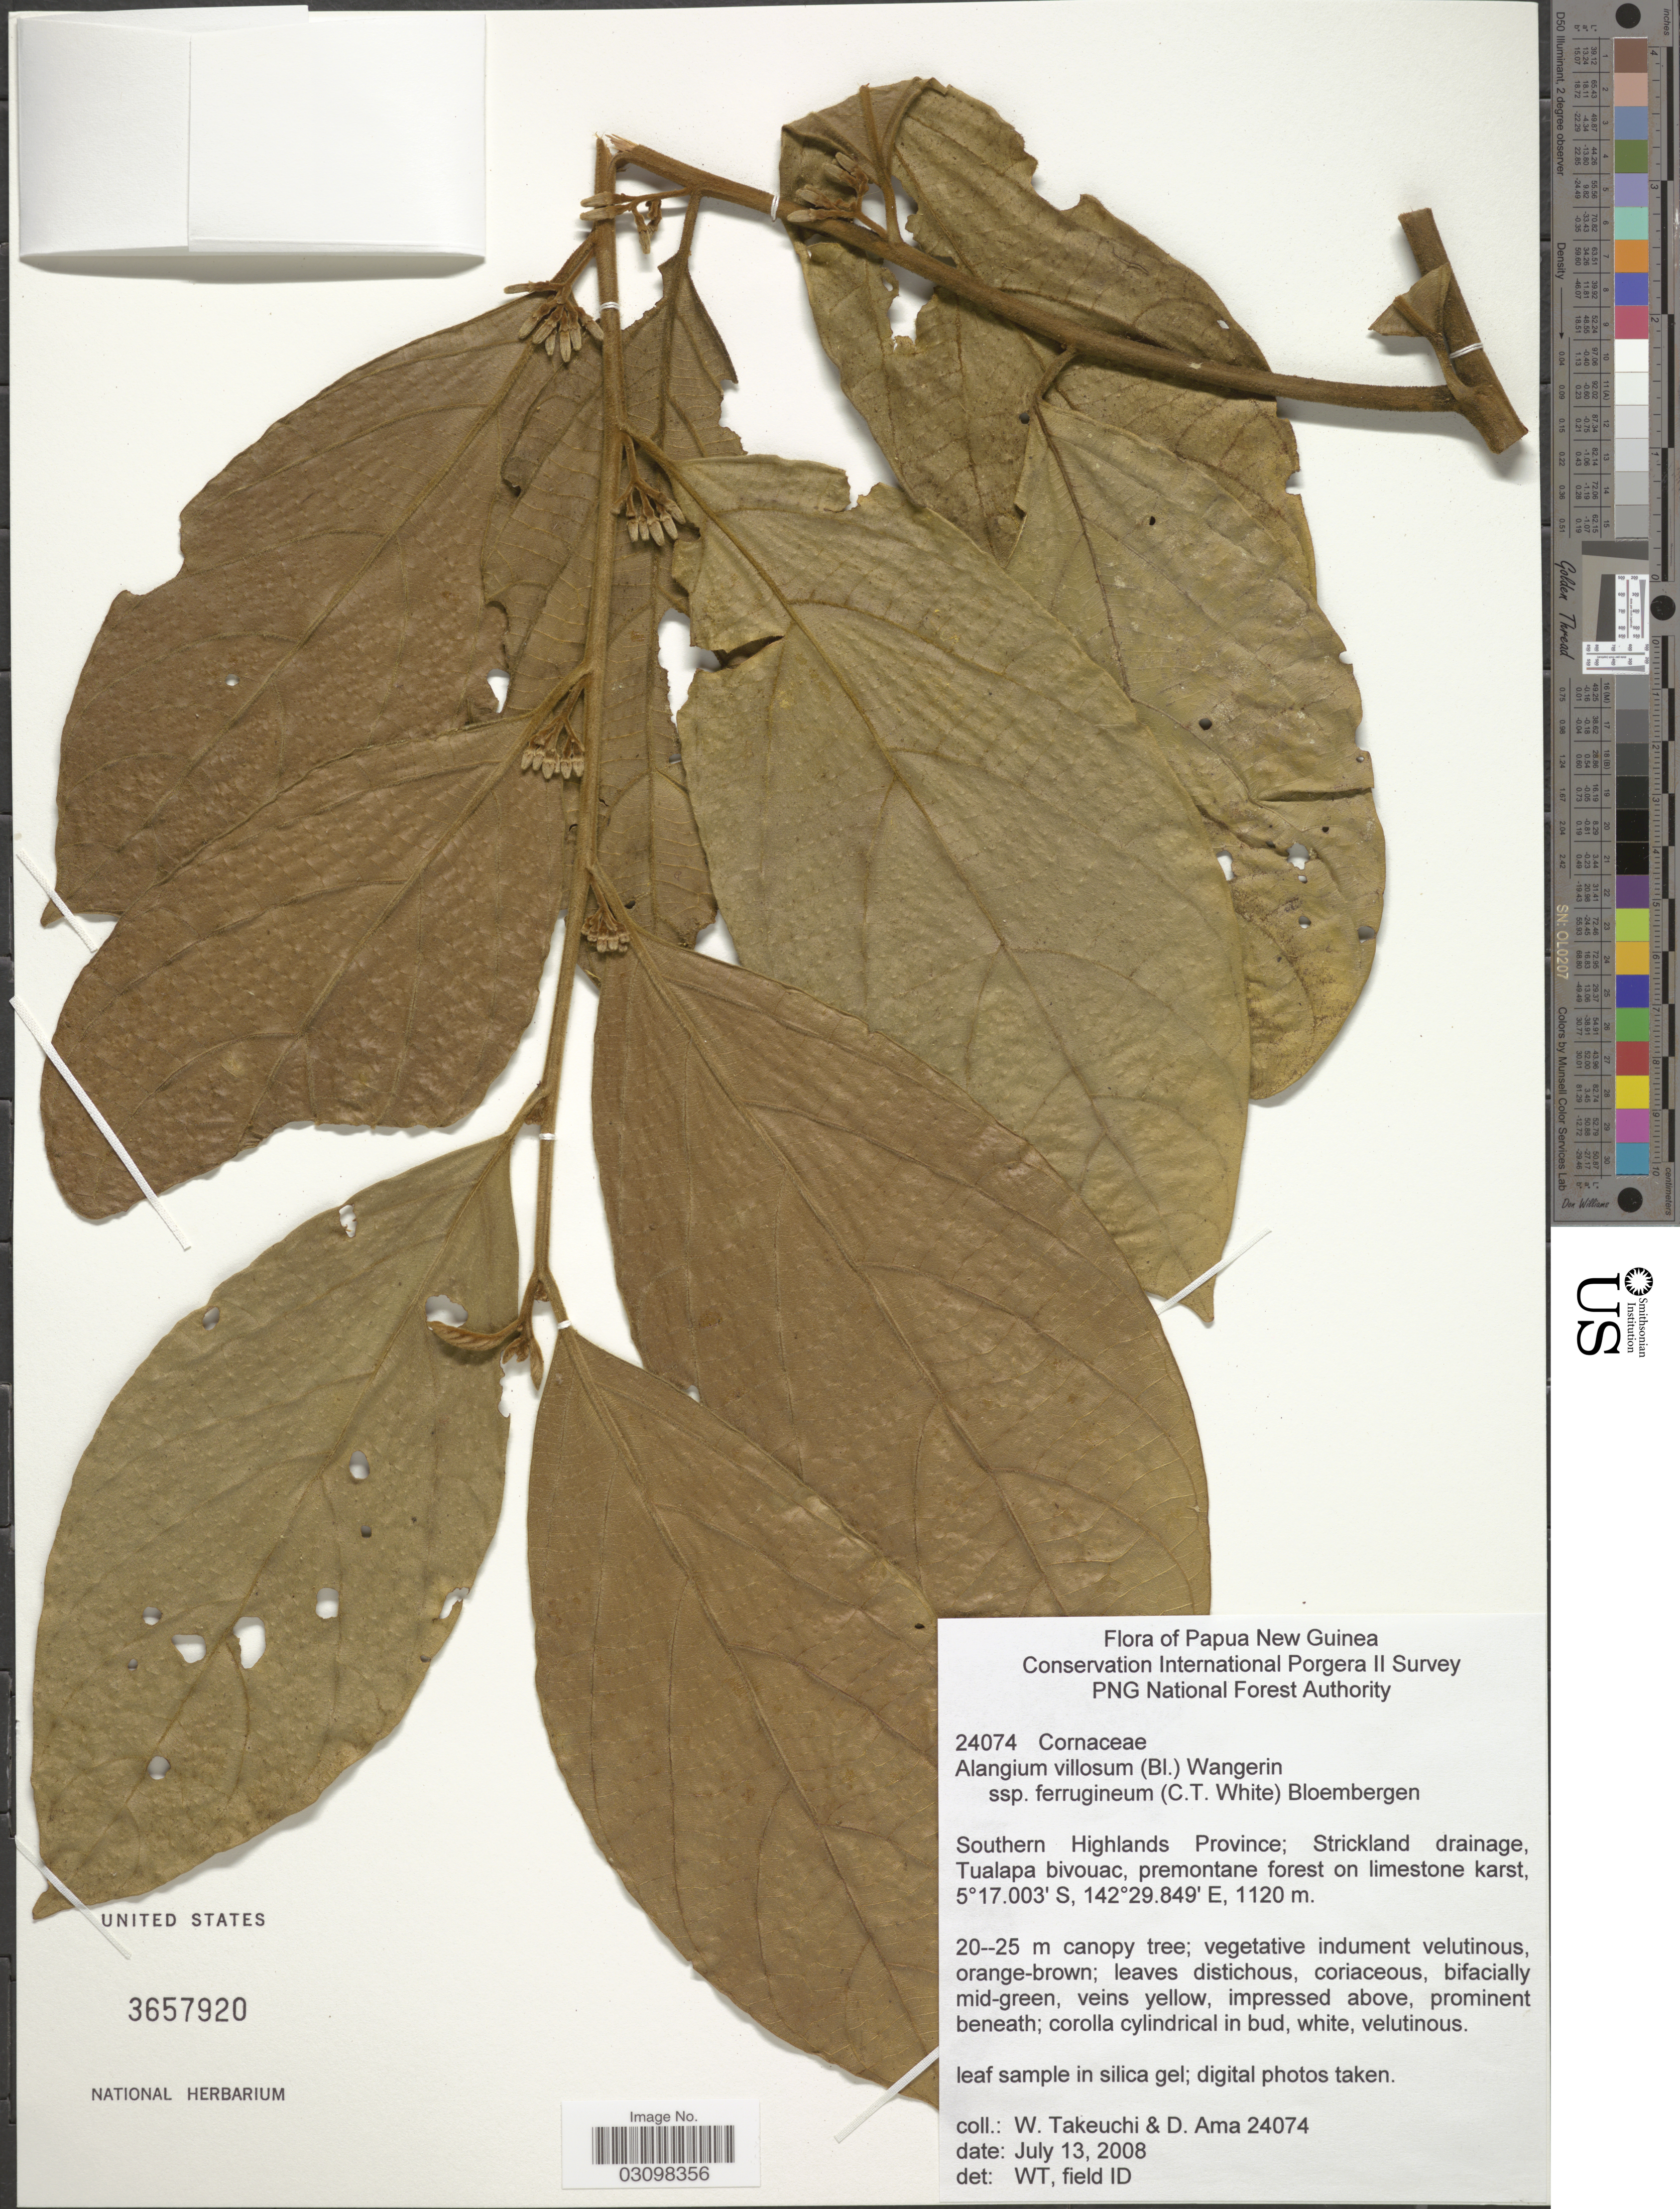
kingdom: Plantae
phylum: Tracheophyta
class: Magnoliopsida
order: Cornales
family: Cornaceae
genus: Alangium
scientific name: Alangium villosum subsp. ferrugineum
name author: (C.T. White) Bloemb.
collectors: W. Takeuchi & D. Ama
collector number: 24074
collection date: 2008-07-13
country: Papua New Guinea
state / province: Southern Highlands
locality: Strickland drainage, Tualapa bivouac.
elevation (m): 1120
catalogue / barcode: US 3657920